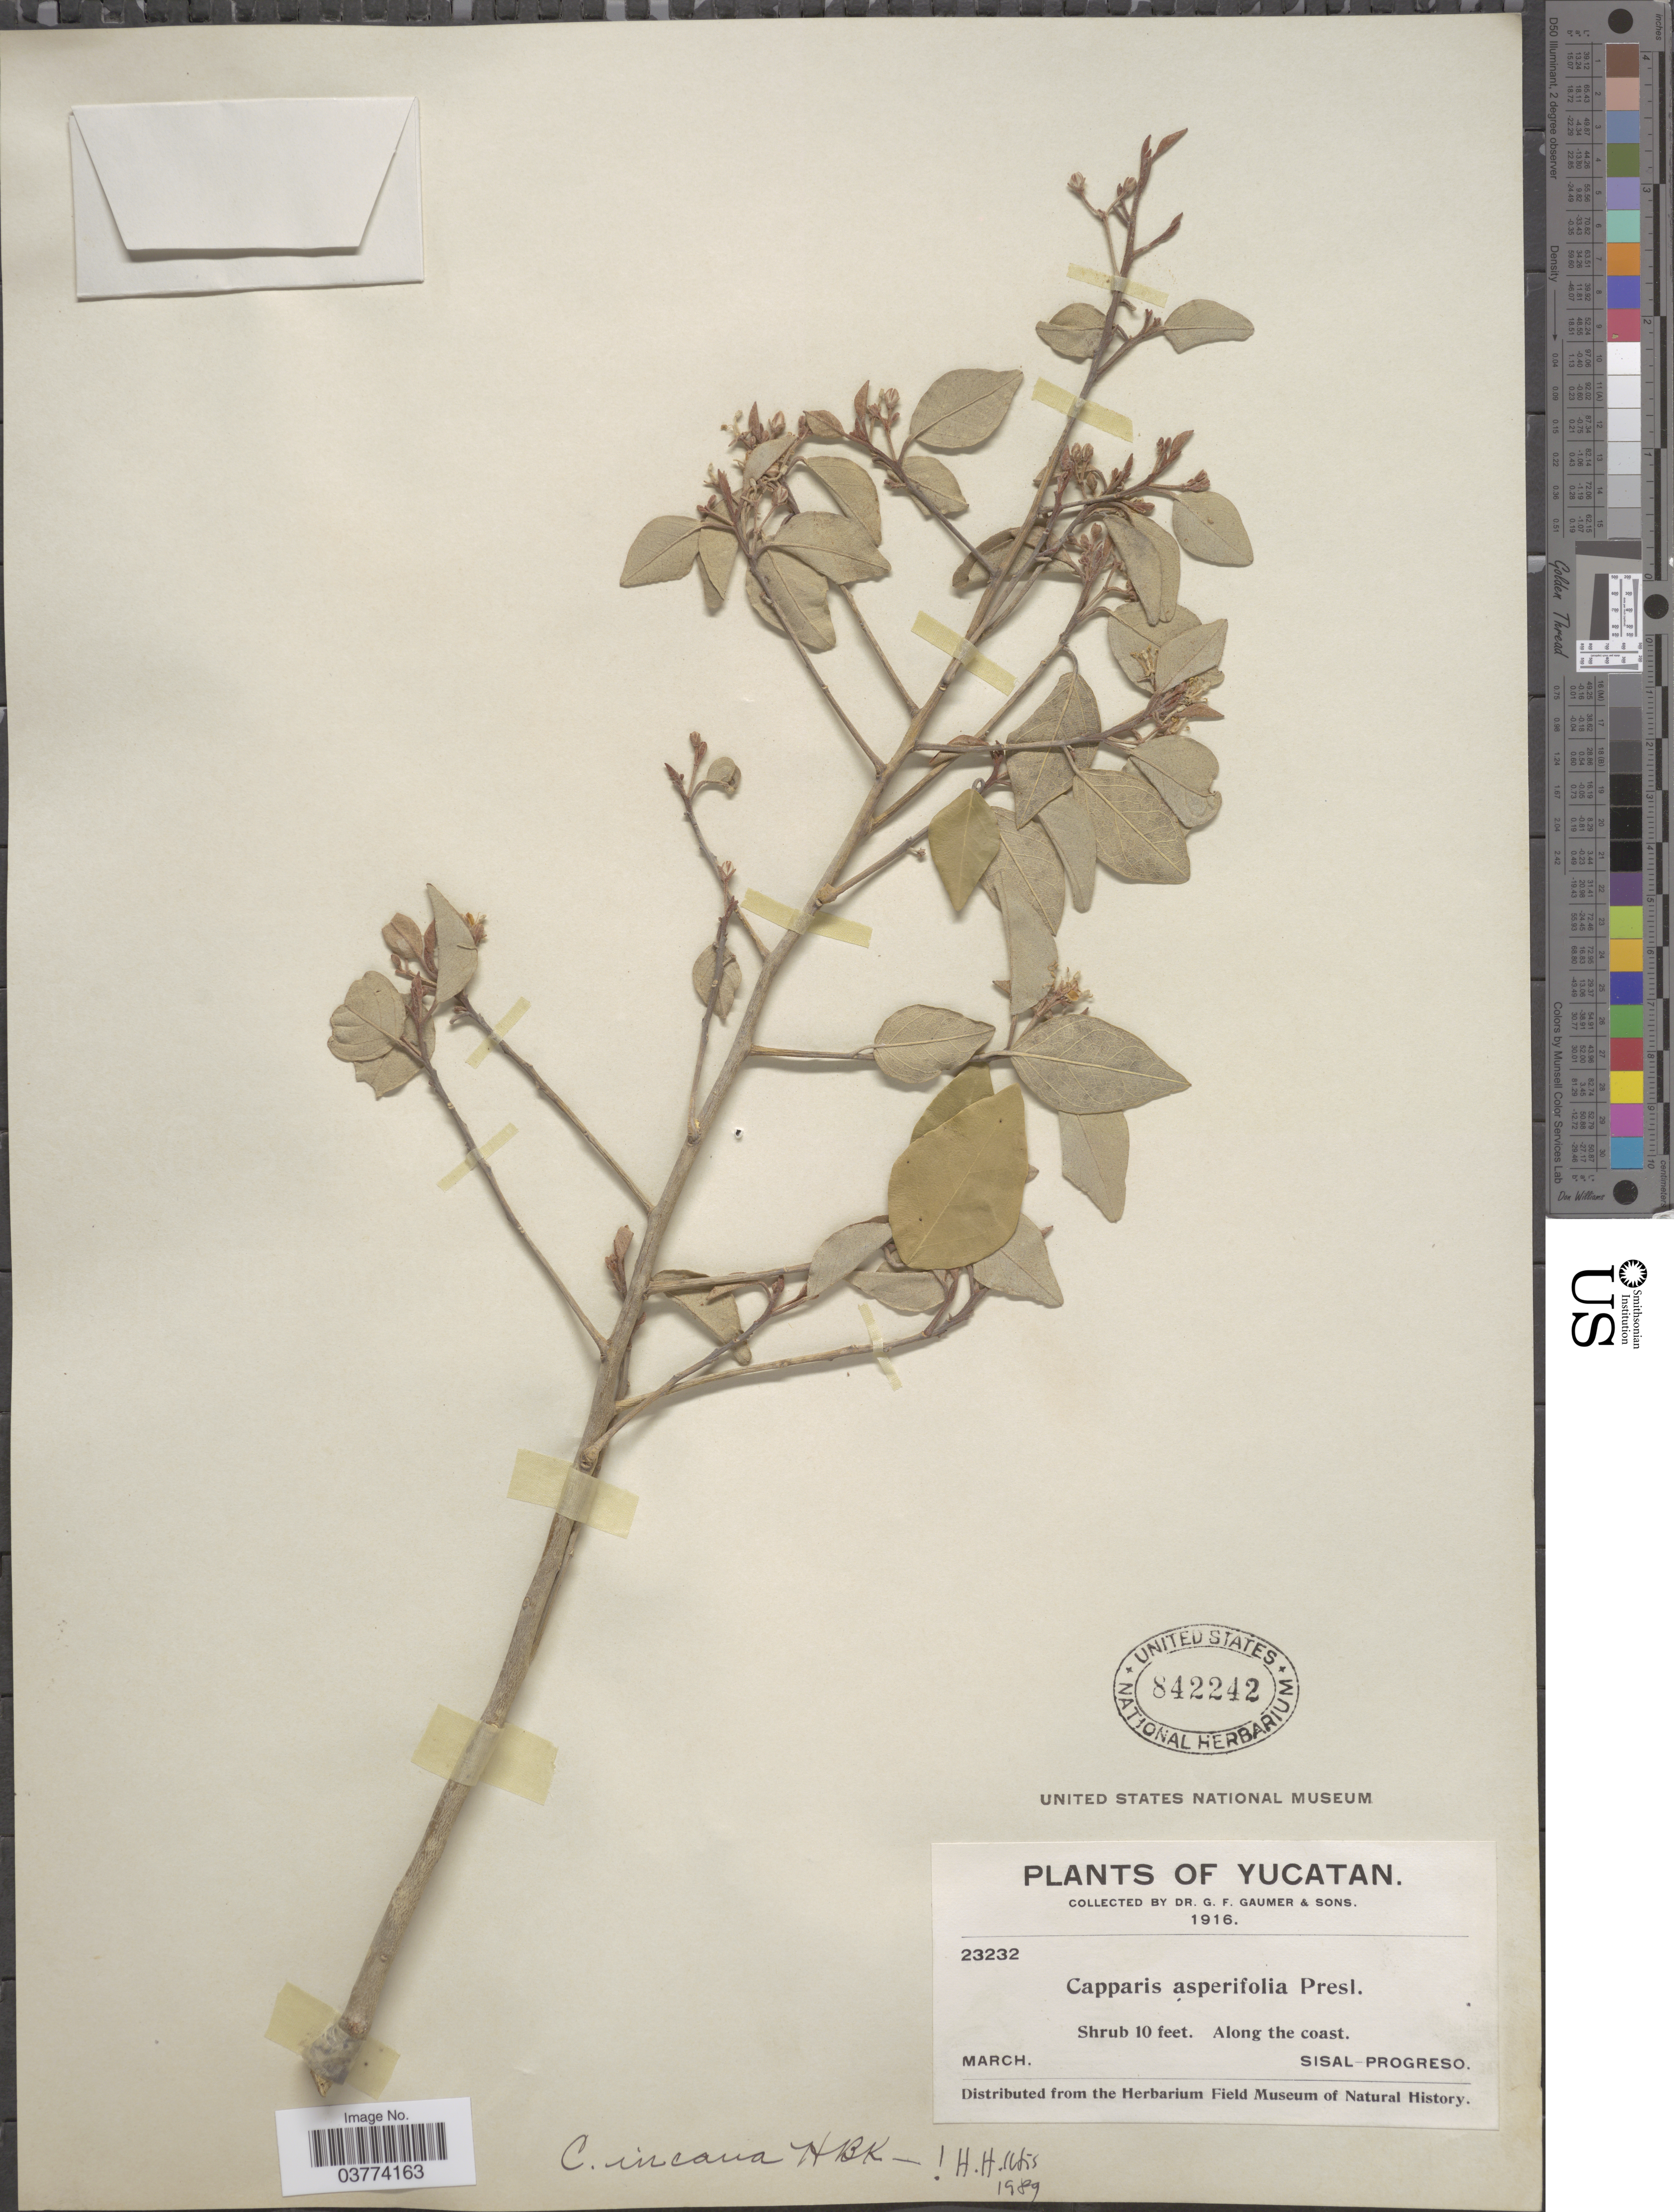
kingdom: Plantae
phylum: Tracheophyta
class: Magnoliopsida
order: Brassicales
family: Capparaceae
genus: Quadrella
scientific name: Quadrella incana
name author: (Kunth) Iltis & Cornejo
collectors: G. F. Gaumer & Sons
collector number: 23232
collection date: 1916-03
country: Mexico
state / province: Yucatán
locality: Along the coast. Sisal-Progreso.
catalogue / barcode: US 842242